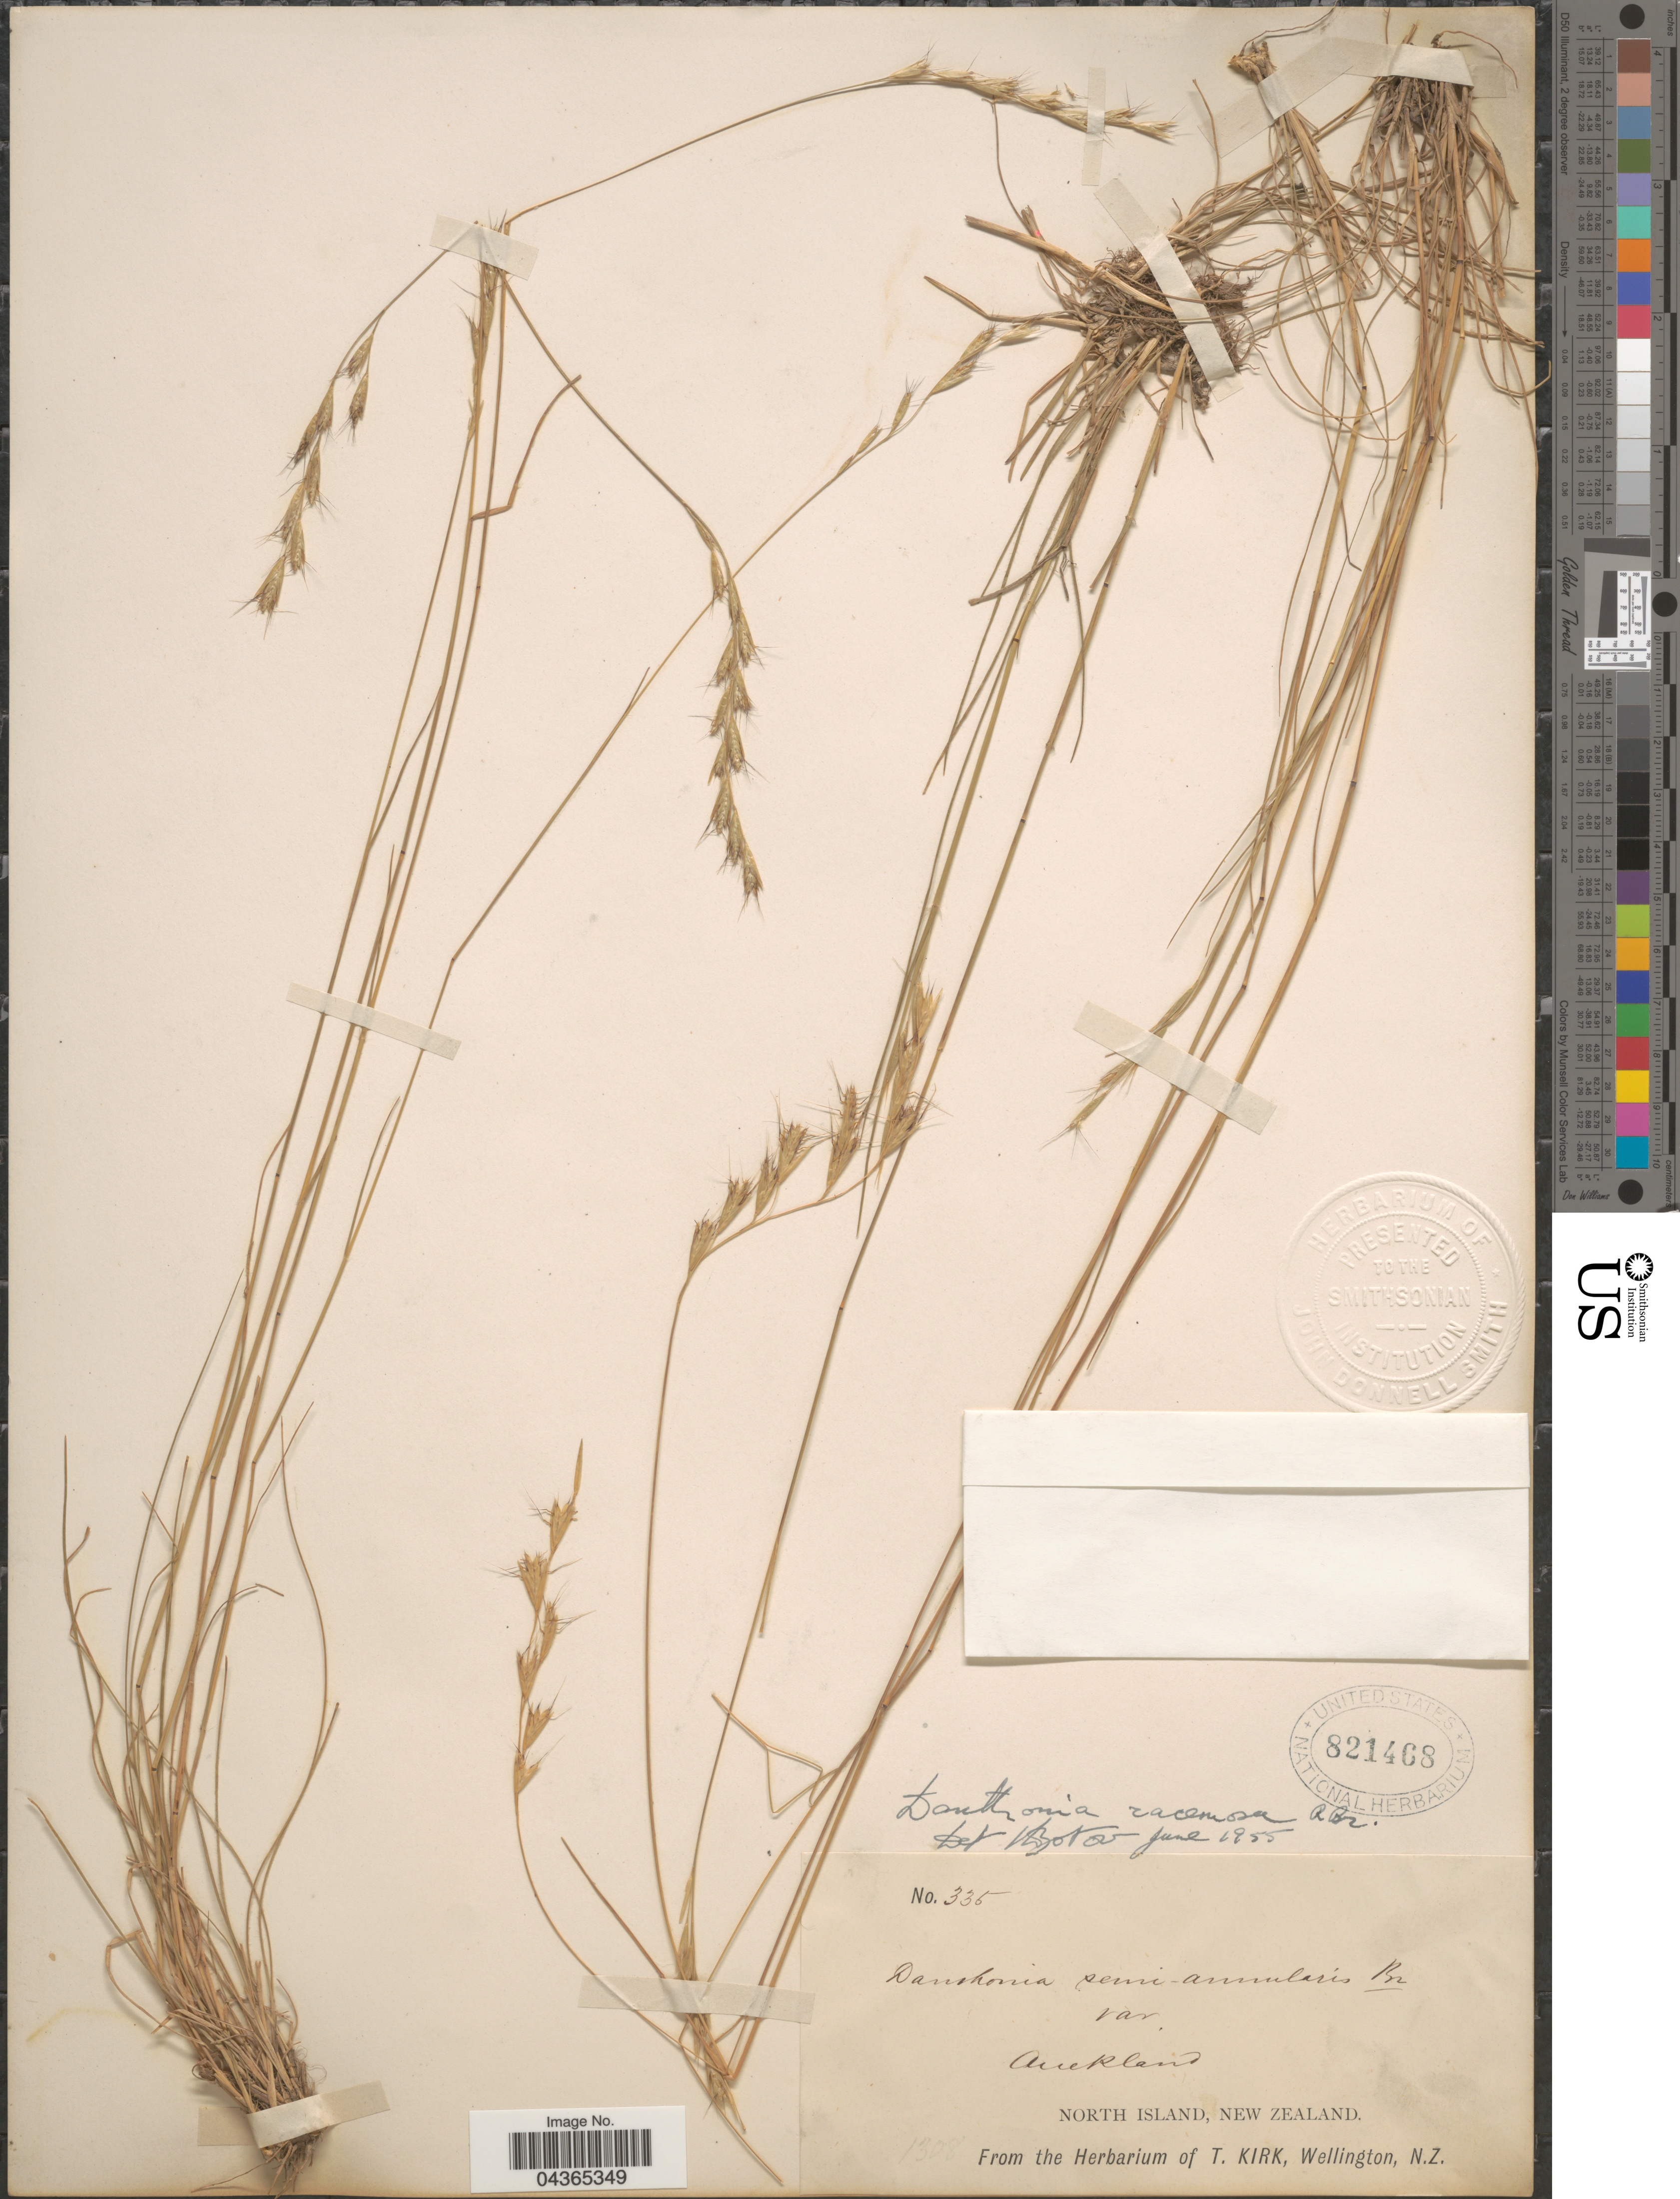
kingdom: Plantae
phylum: Tracheophyta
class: Liliopsida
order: Poales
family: Poaceae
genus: Rytidosperma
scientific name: Rytidosperma racemosum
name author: (R. Br.) Connor & Edgar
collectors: ex herb. T. Kirk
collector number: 335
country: New Zealand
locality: Auckland. North Island.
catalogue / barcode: US 821468